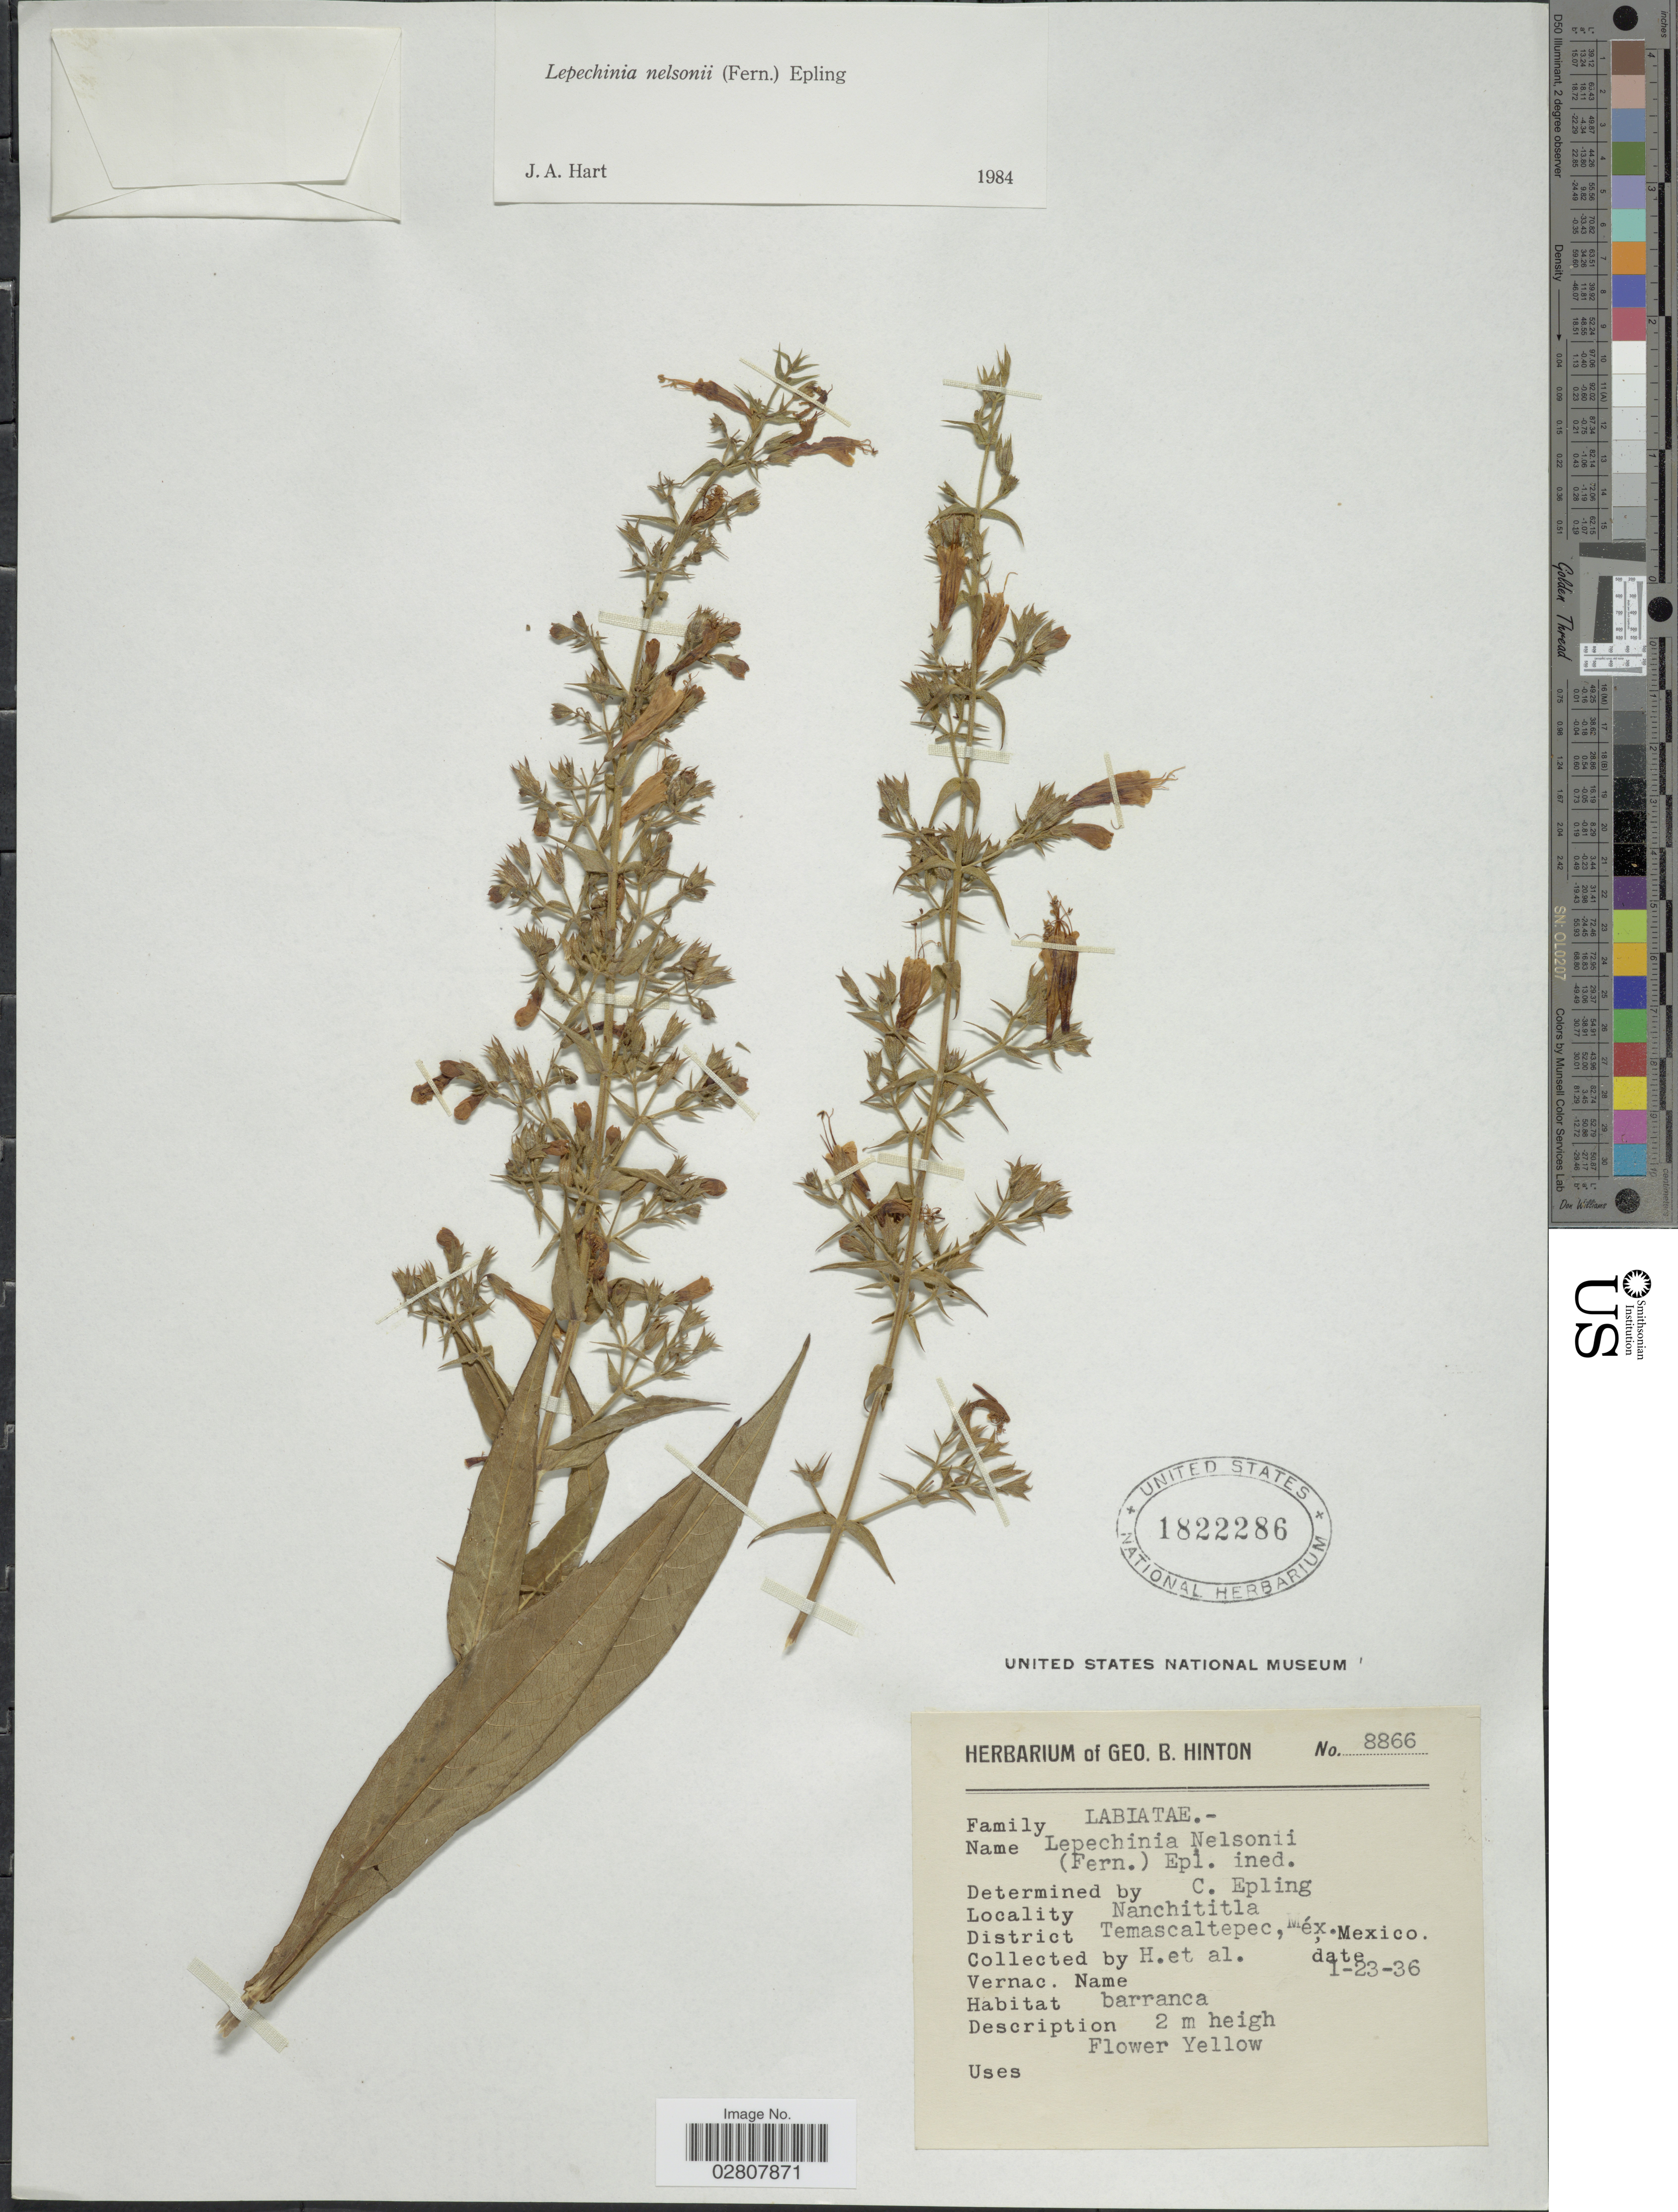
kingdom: Plantae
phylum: Tracheophyta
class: Magnoliopsida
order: Lamiales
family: Lamiaceae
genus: Lepechinia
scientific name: Lepechinia nelsonii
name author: (Fernald) Epling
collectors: G. B. Hinton & et al.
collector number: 8866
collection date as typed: Transcribed d/m/y: 23/1/36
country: Mexico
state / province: México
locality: Nanchititla. District Temascaltepac.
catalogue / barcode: US 1822286